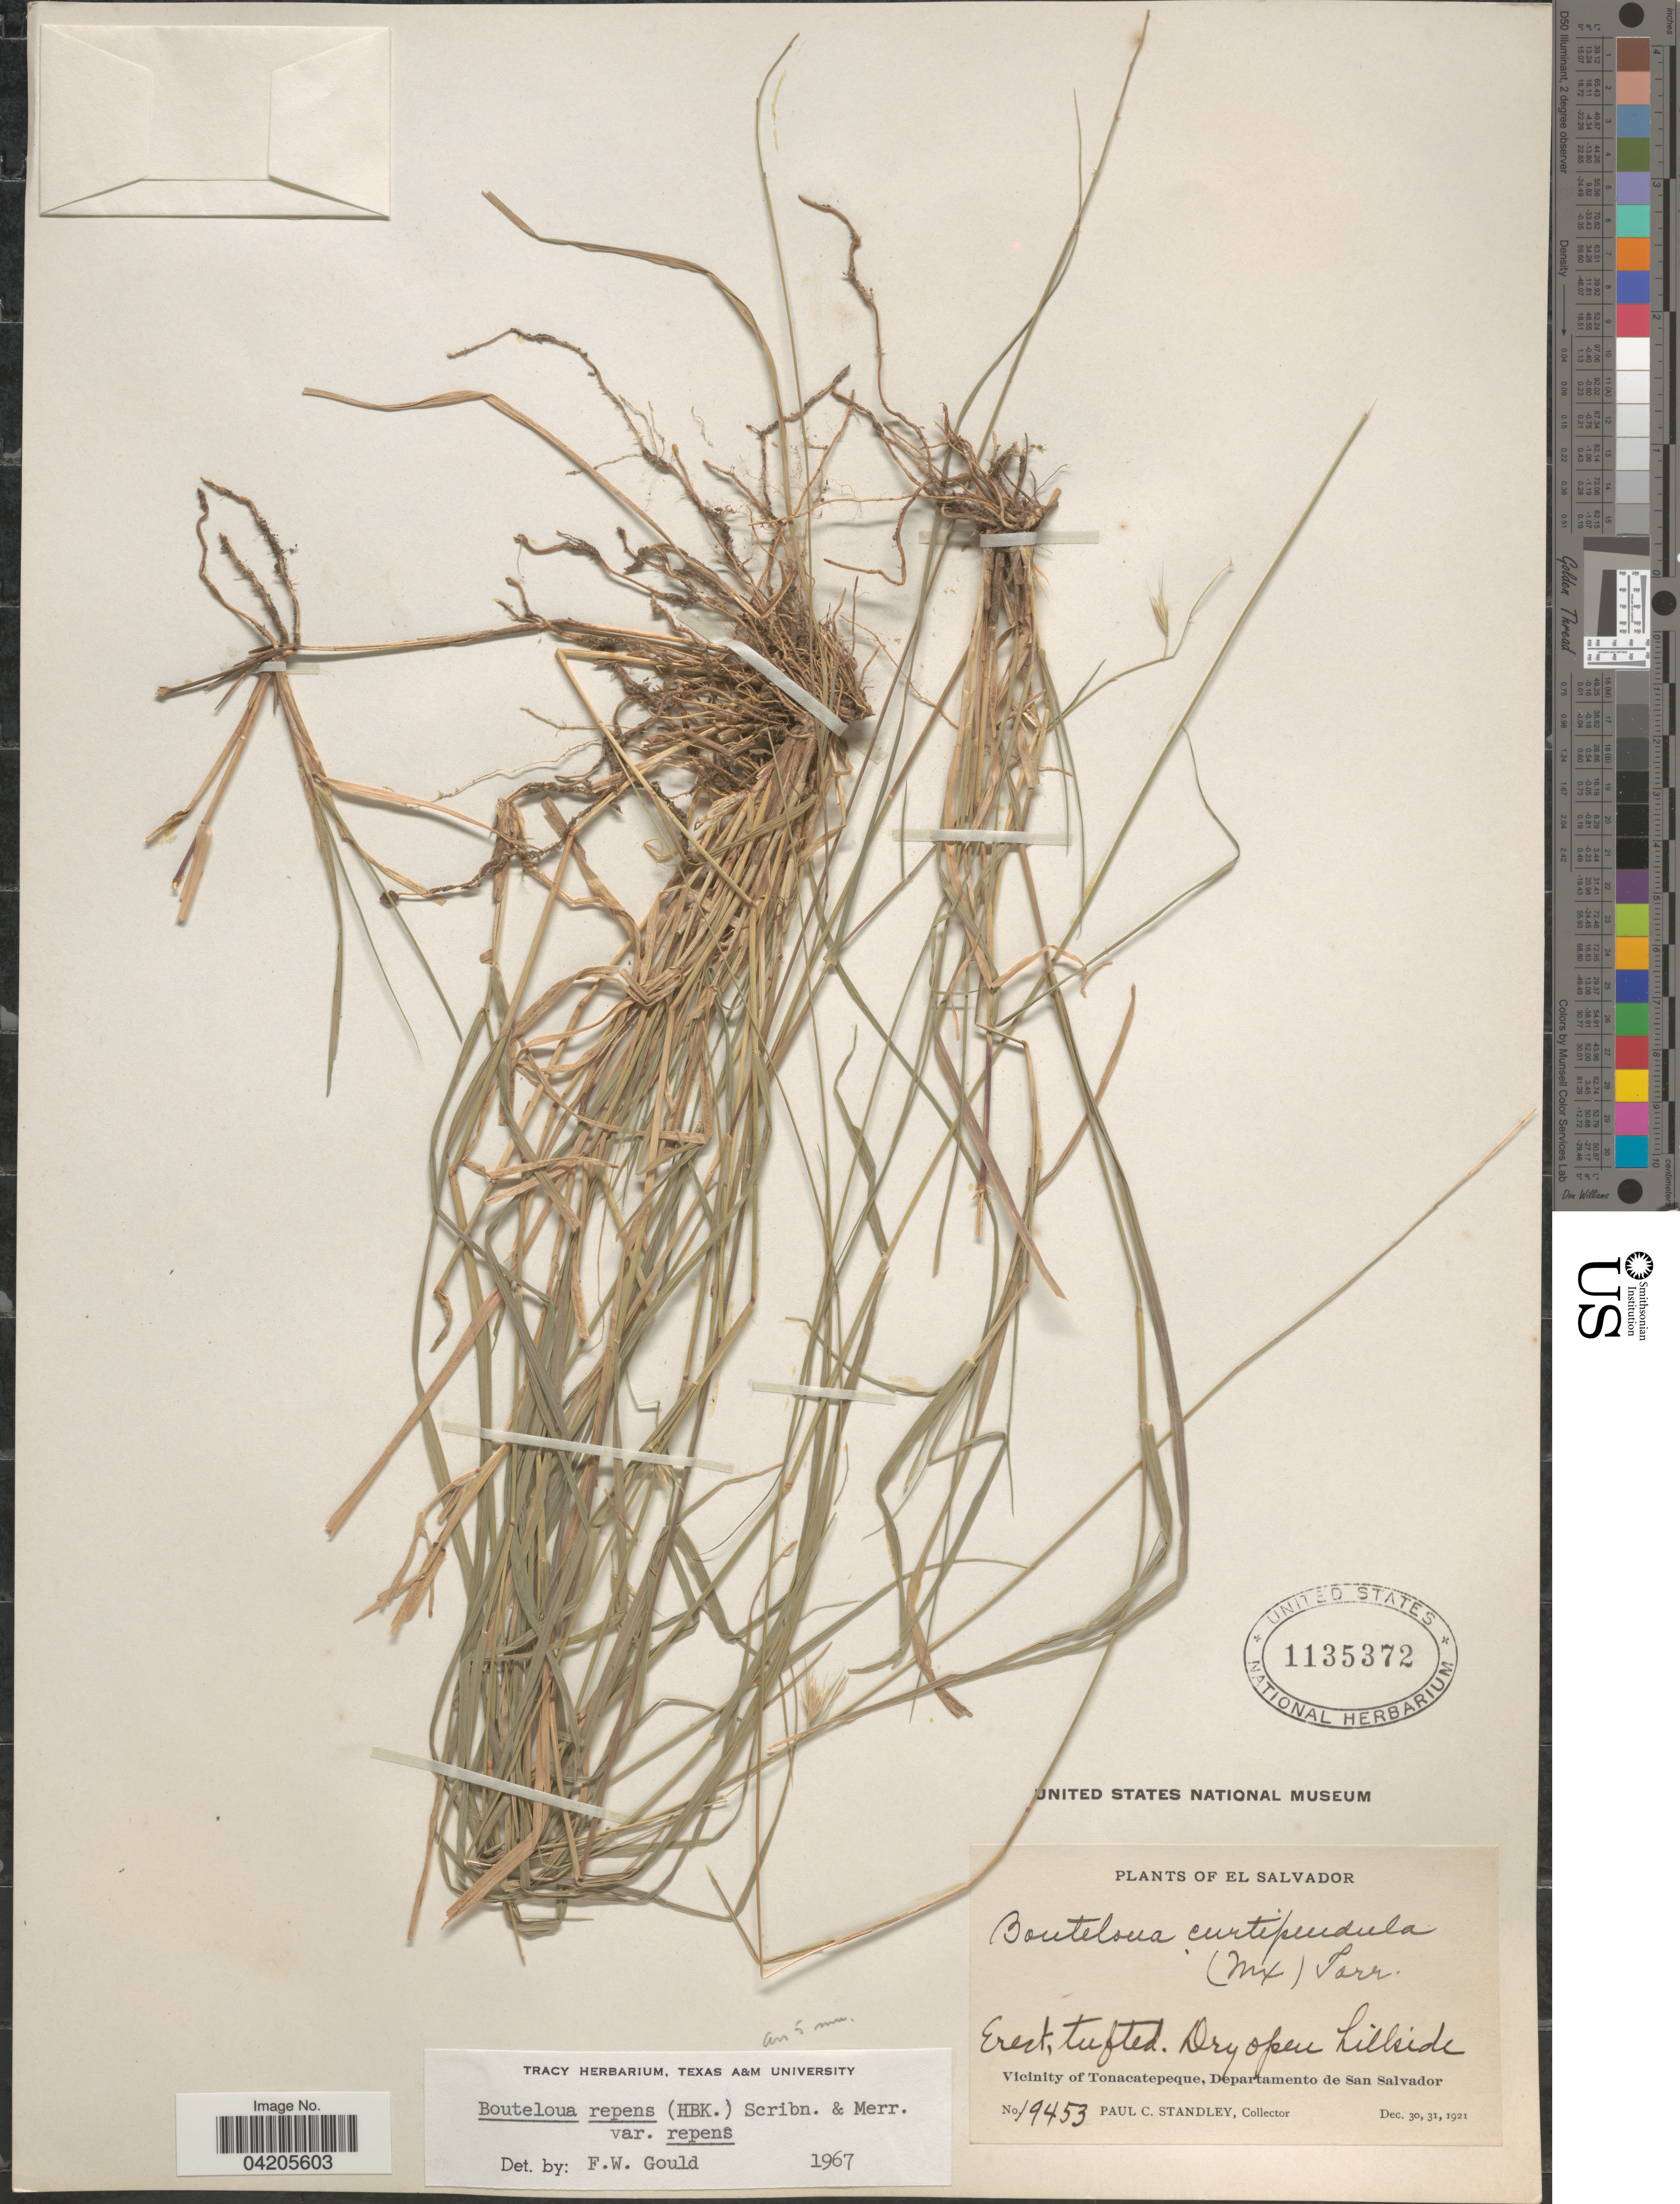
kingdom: Plantae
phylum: Tracheophyta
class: Liliopsida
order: Poales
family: Poaceae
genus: Bouteloua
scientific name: Bouteloua repens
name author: (Kunth) Scribn. & Merr.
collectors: P. C. Standley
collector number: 19453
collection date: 1921-12-30/1921-12-31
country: El Salvador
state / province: San Salvador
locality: Vicinity of Tonacatepeque, Departamento de San Salvador.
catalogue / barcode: US 1135372